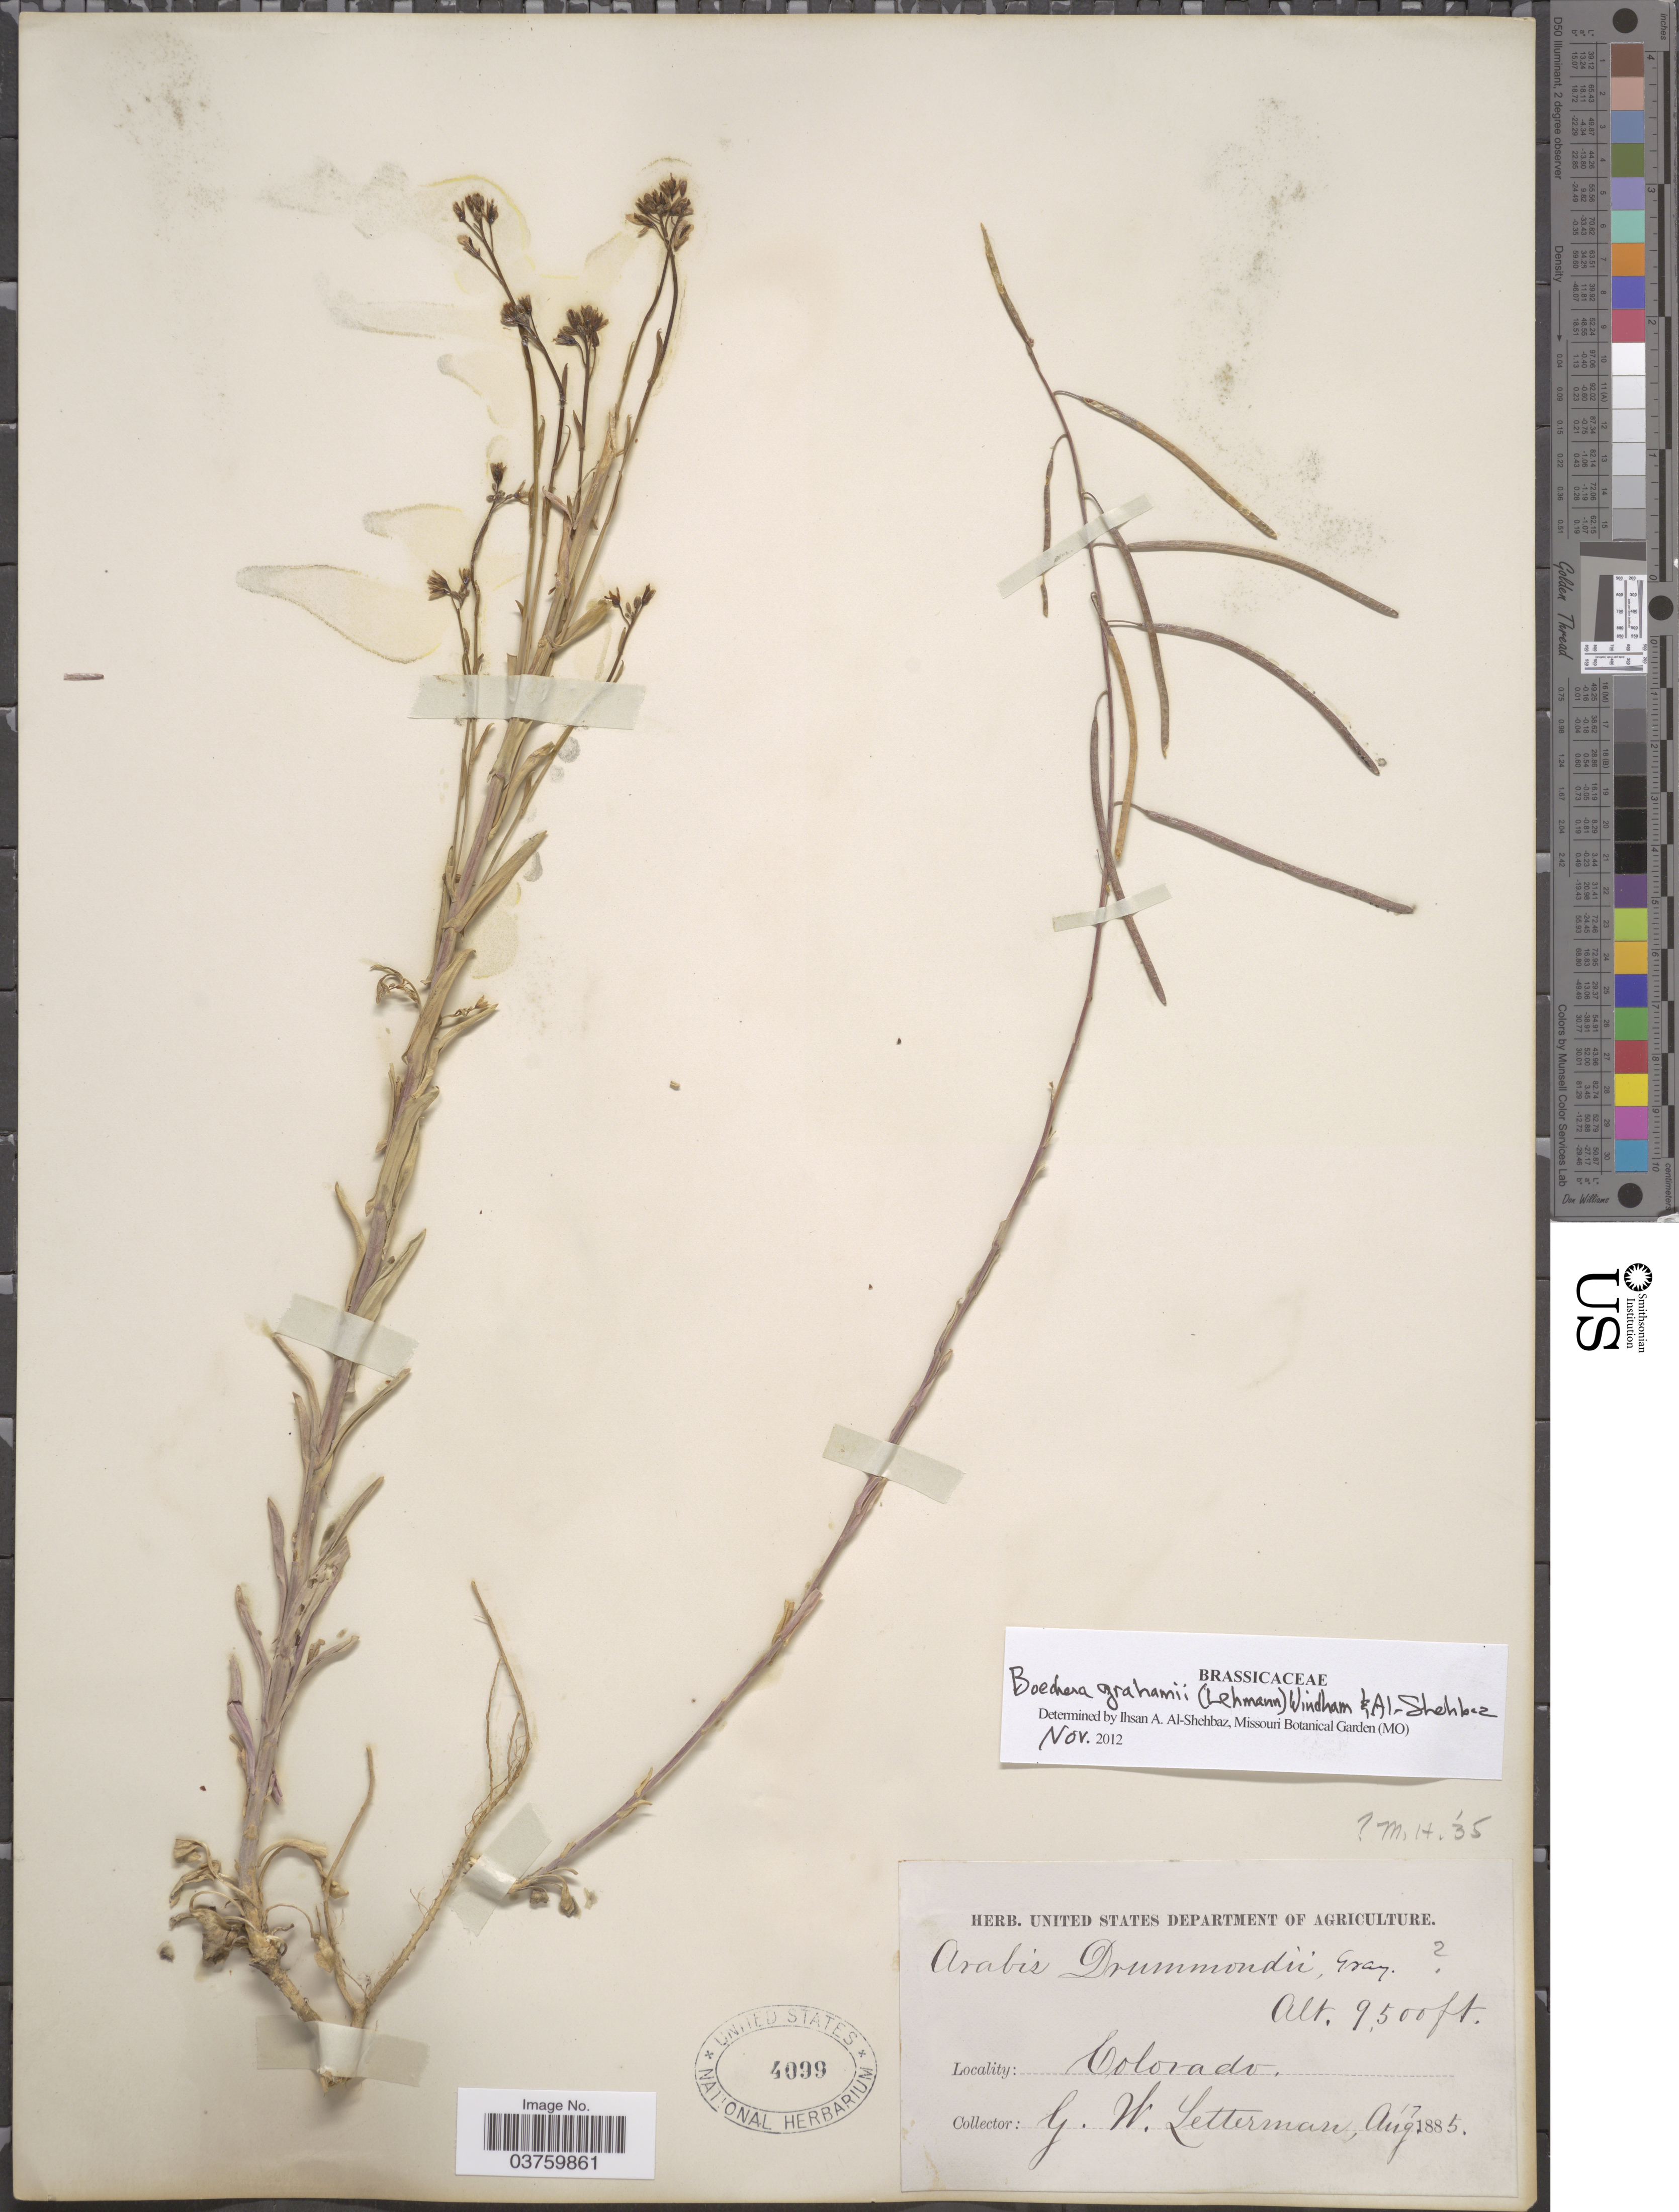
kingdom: Plantae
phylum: Tracheophyta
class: Magnoliopsida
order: Brassicales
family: Brassicaceae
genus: Boechera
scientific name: Boechera grahamii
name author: (Lehm.) Windham & Al-Shehbaz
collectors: G. W. Letterman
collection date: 1885-08-17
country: United States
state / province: Colorado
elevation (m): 2896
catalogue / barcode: US 4099